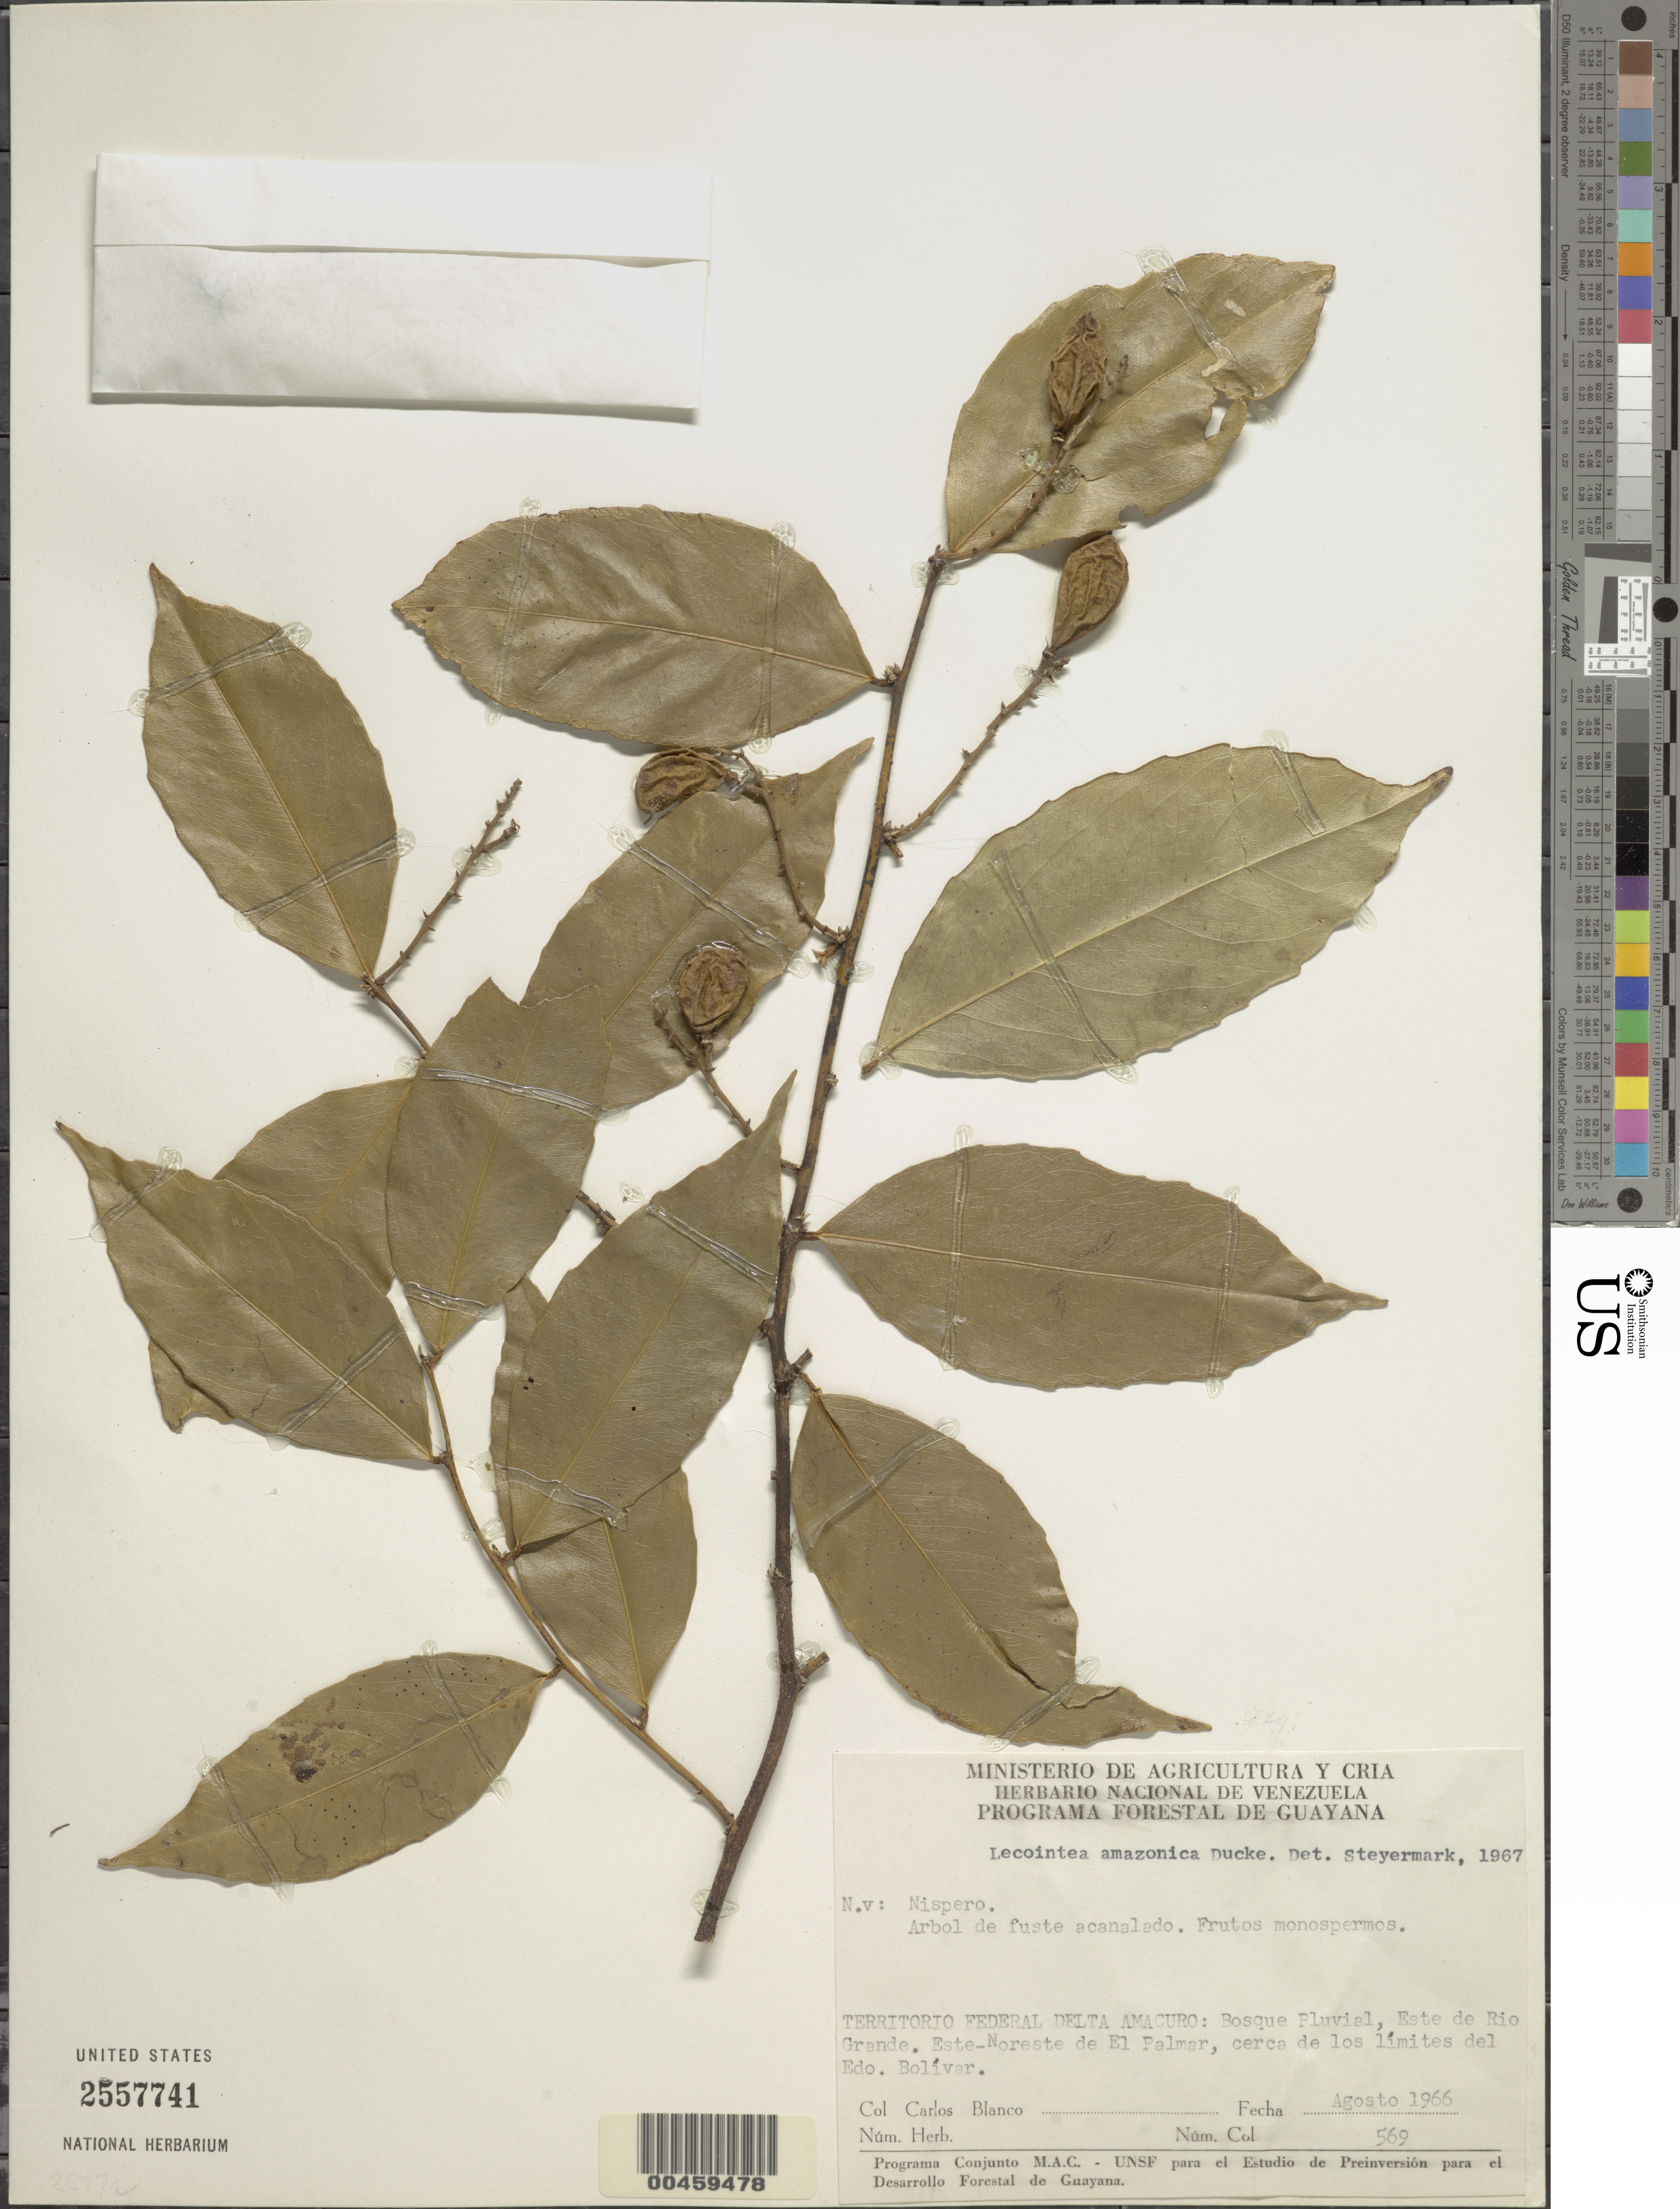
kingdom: Plantae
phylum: Tracheophyta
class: Magnoliopsida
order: Fabales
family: Fabaceae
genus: Lecointea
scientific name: Lecointea amazonica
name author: Ducke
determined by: Steyermark, Julian A., (VEN)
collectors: C. A. Blanco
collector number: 569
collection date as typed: Aug 1966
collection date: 1966-08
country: Venezuela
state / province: Delta Amacuro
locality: E de rio grande; ene de el palmar, cerca do los limites del edo. bolivar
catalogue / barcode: US 2557741